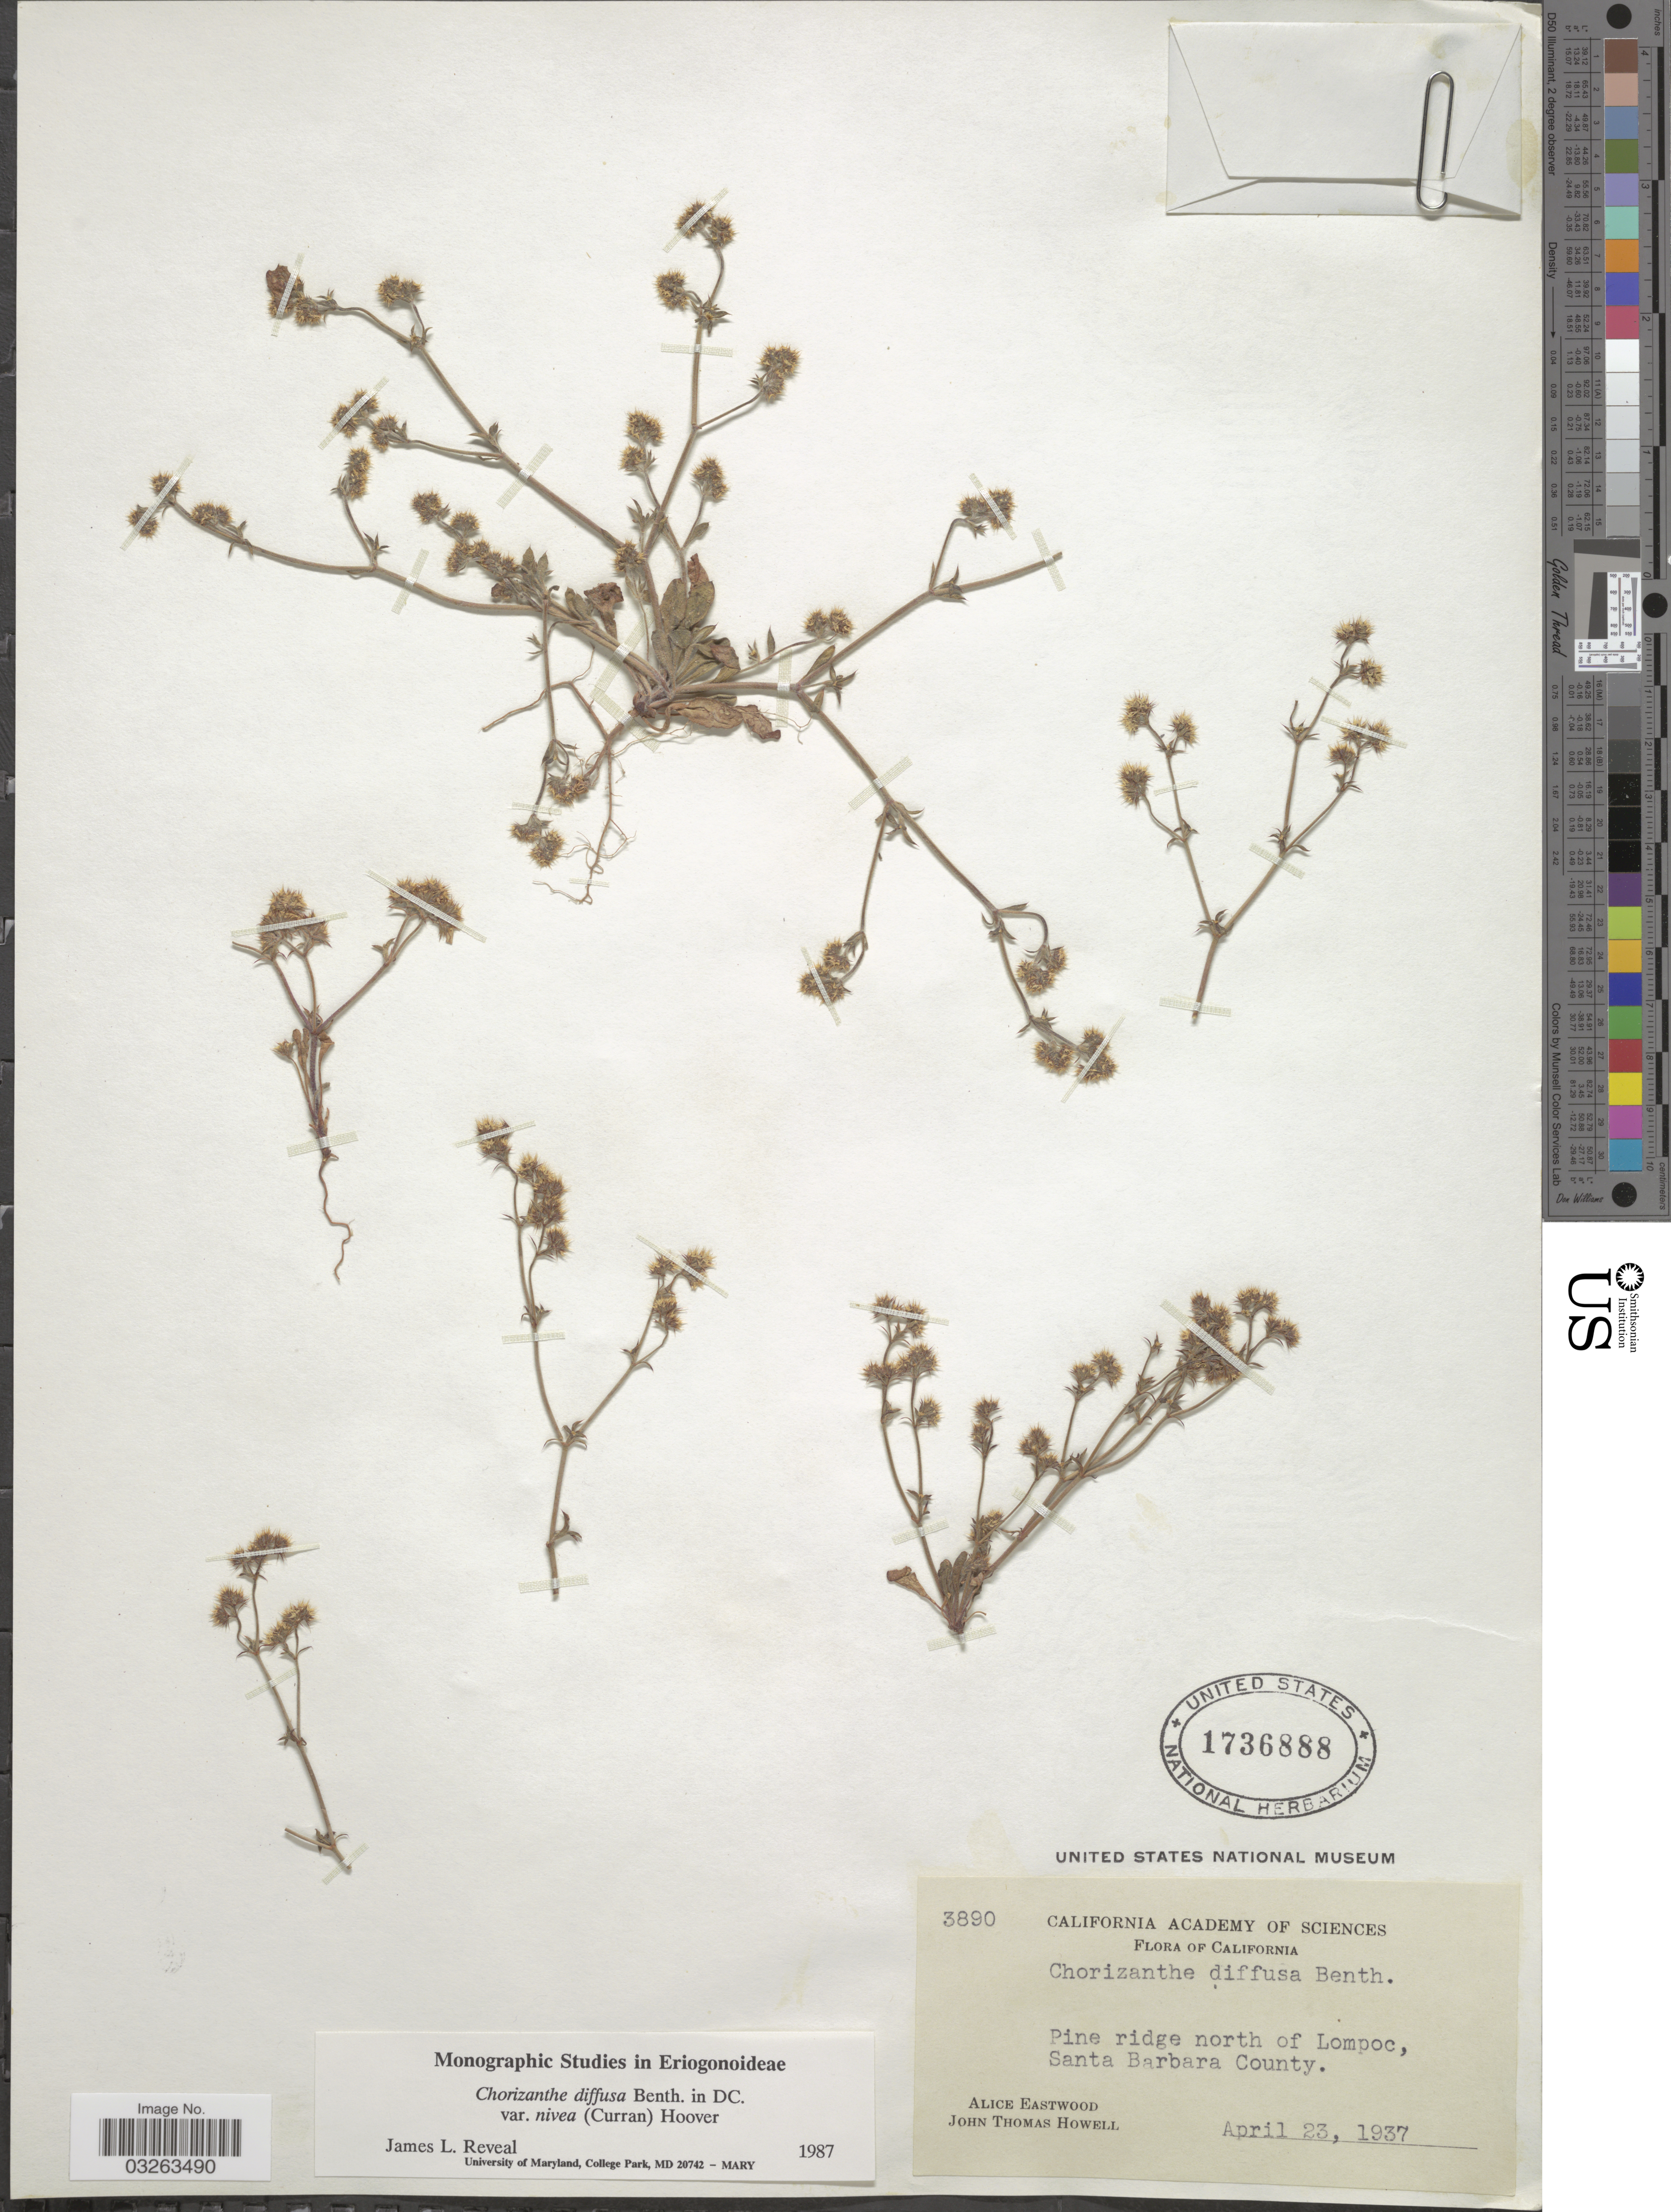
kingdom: Plantae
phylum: Tracheophyta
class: Magnoliopsida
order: Caryophyllales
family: Polygonaceae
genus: Chorizanthe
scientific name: Chorizanthe diffusa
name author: Benth.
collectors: A. Eastwood & J. T. Howell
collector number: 3890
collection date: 1937-04-23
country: United States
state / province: California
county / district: Santa Barbara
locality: Pine ridge north of Lompoc, Santa Barbara County.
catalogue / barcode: US 1736888